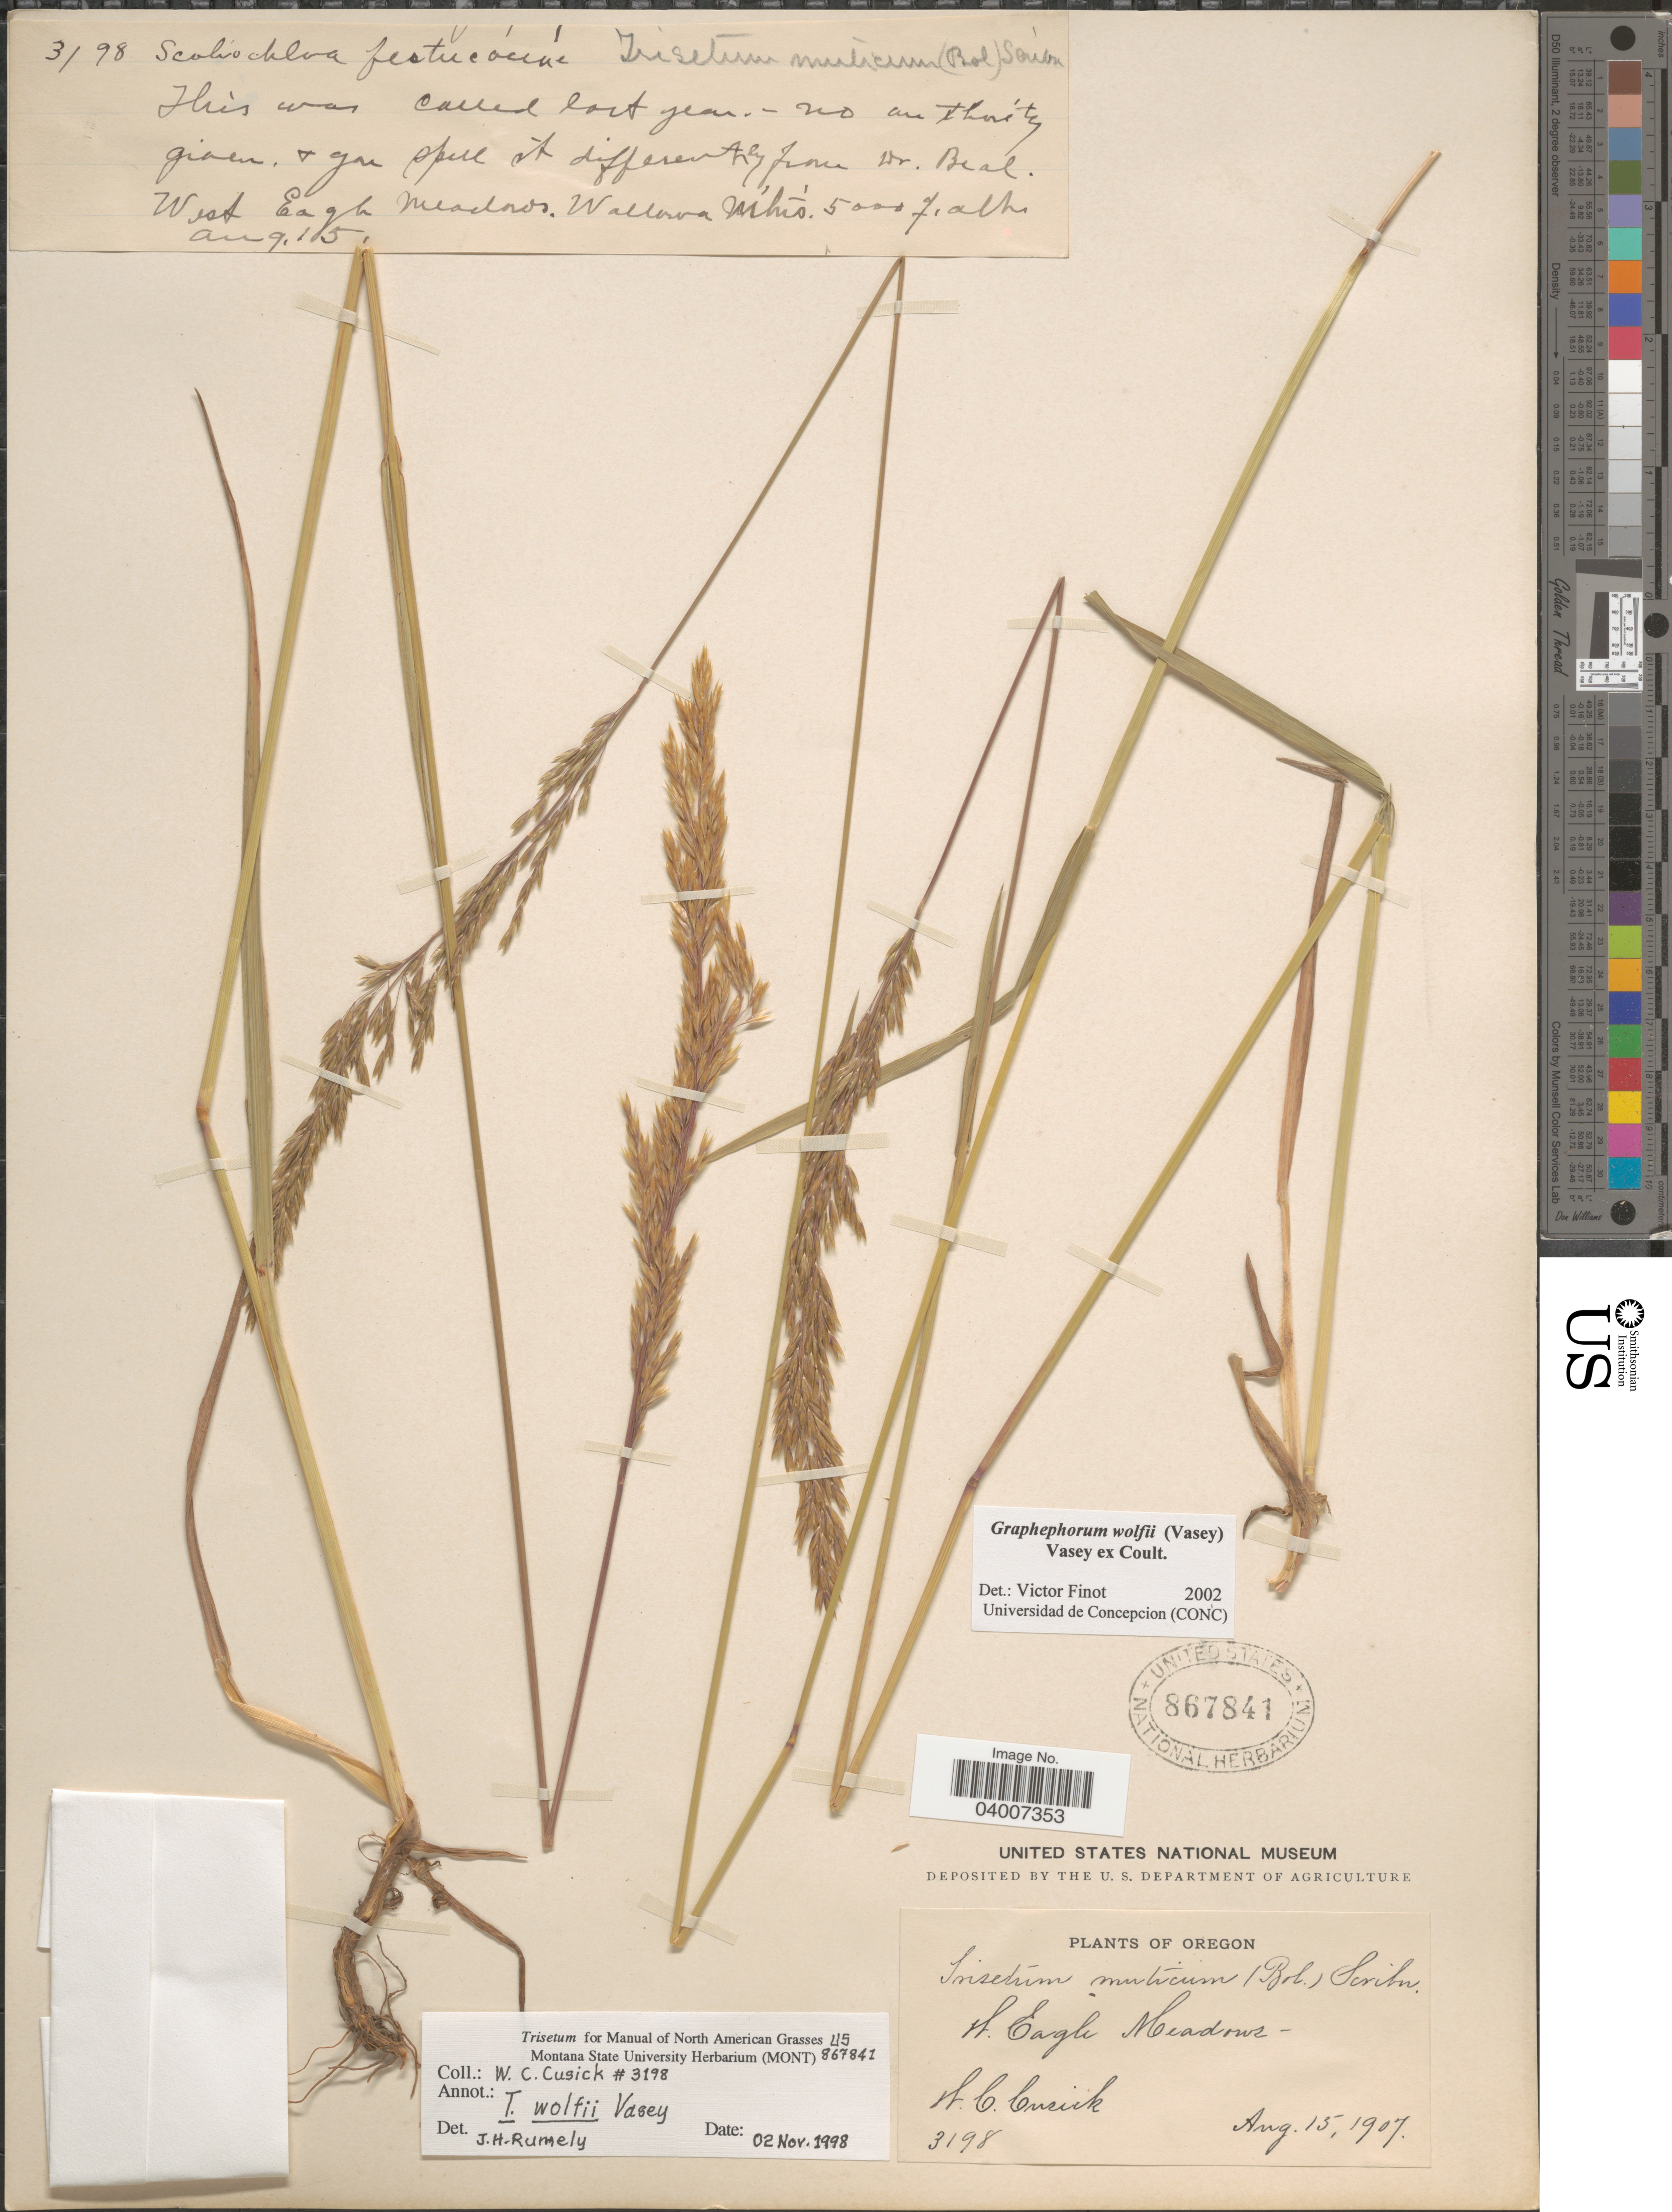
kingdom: Plantae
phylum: Tracheophyta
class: Liliopsida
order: Poales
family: Poaceae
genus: Graphephorum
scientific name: Graphephorum wolfii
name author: (E. Fourn.) Vasey ex Coult.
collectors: W. C. Cusick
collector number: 3198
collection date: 1907-08-15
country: United States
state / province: Oregon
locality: West Eagle Meadows. Wallowa Mtns.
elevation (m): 1524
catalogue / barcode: US 867841